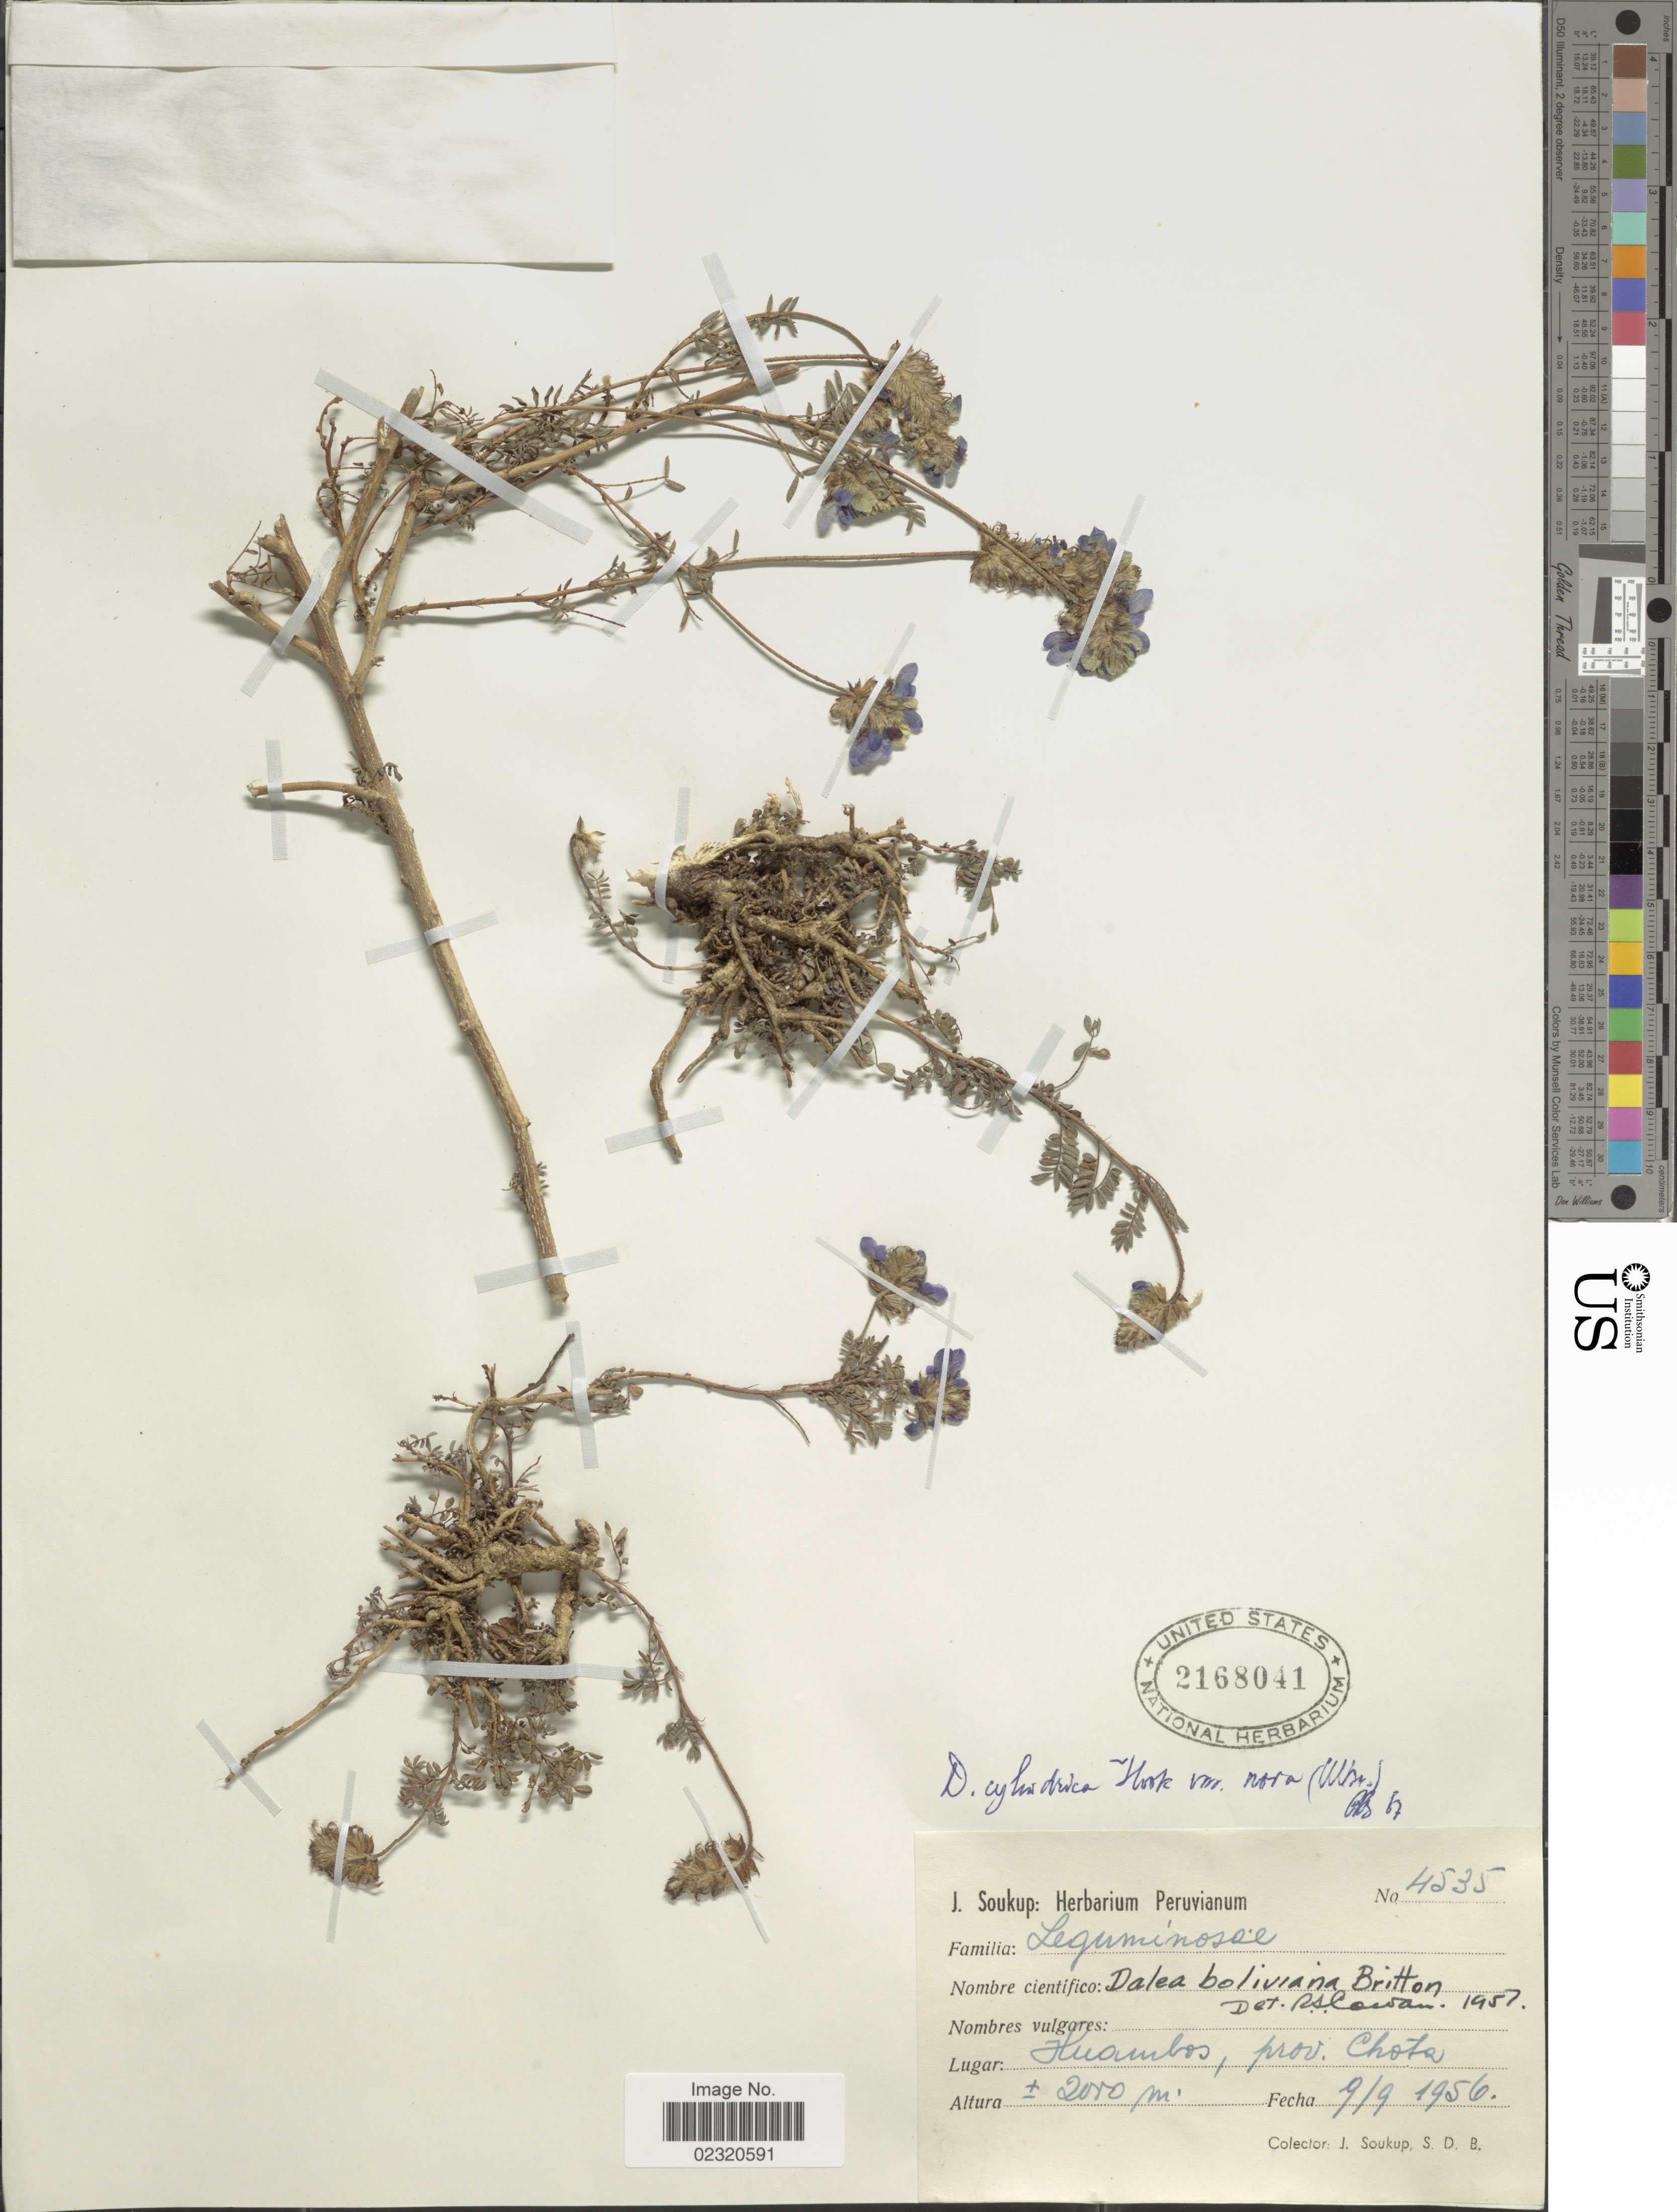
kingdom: Plantae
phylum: Tracheophyta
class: Magnoliopsida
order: Fabales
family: Fabaceae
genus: Dalea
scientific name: Dalea cylindrica var. nova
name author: (Ulbr.) Barneby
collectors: J. Soukup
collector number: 4535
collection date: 1956-09-09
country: Peru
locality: Huambos, Prov. Chota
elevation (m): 2000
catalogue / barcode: US 2168041